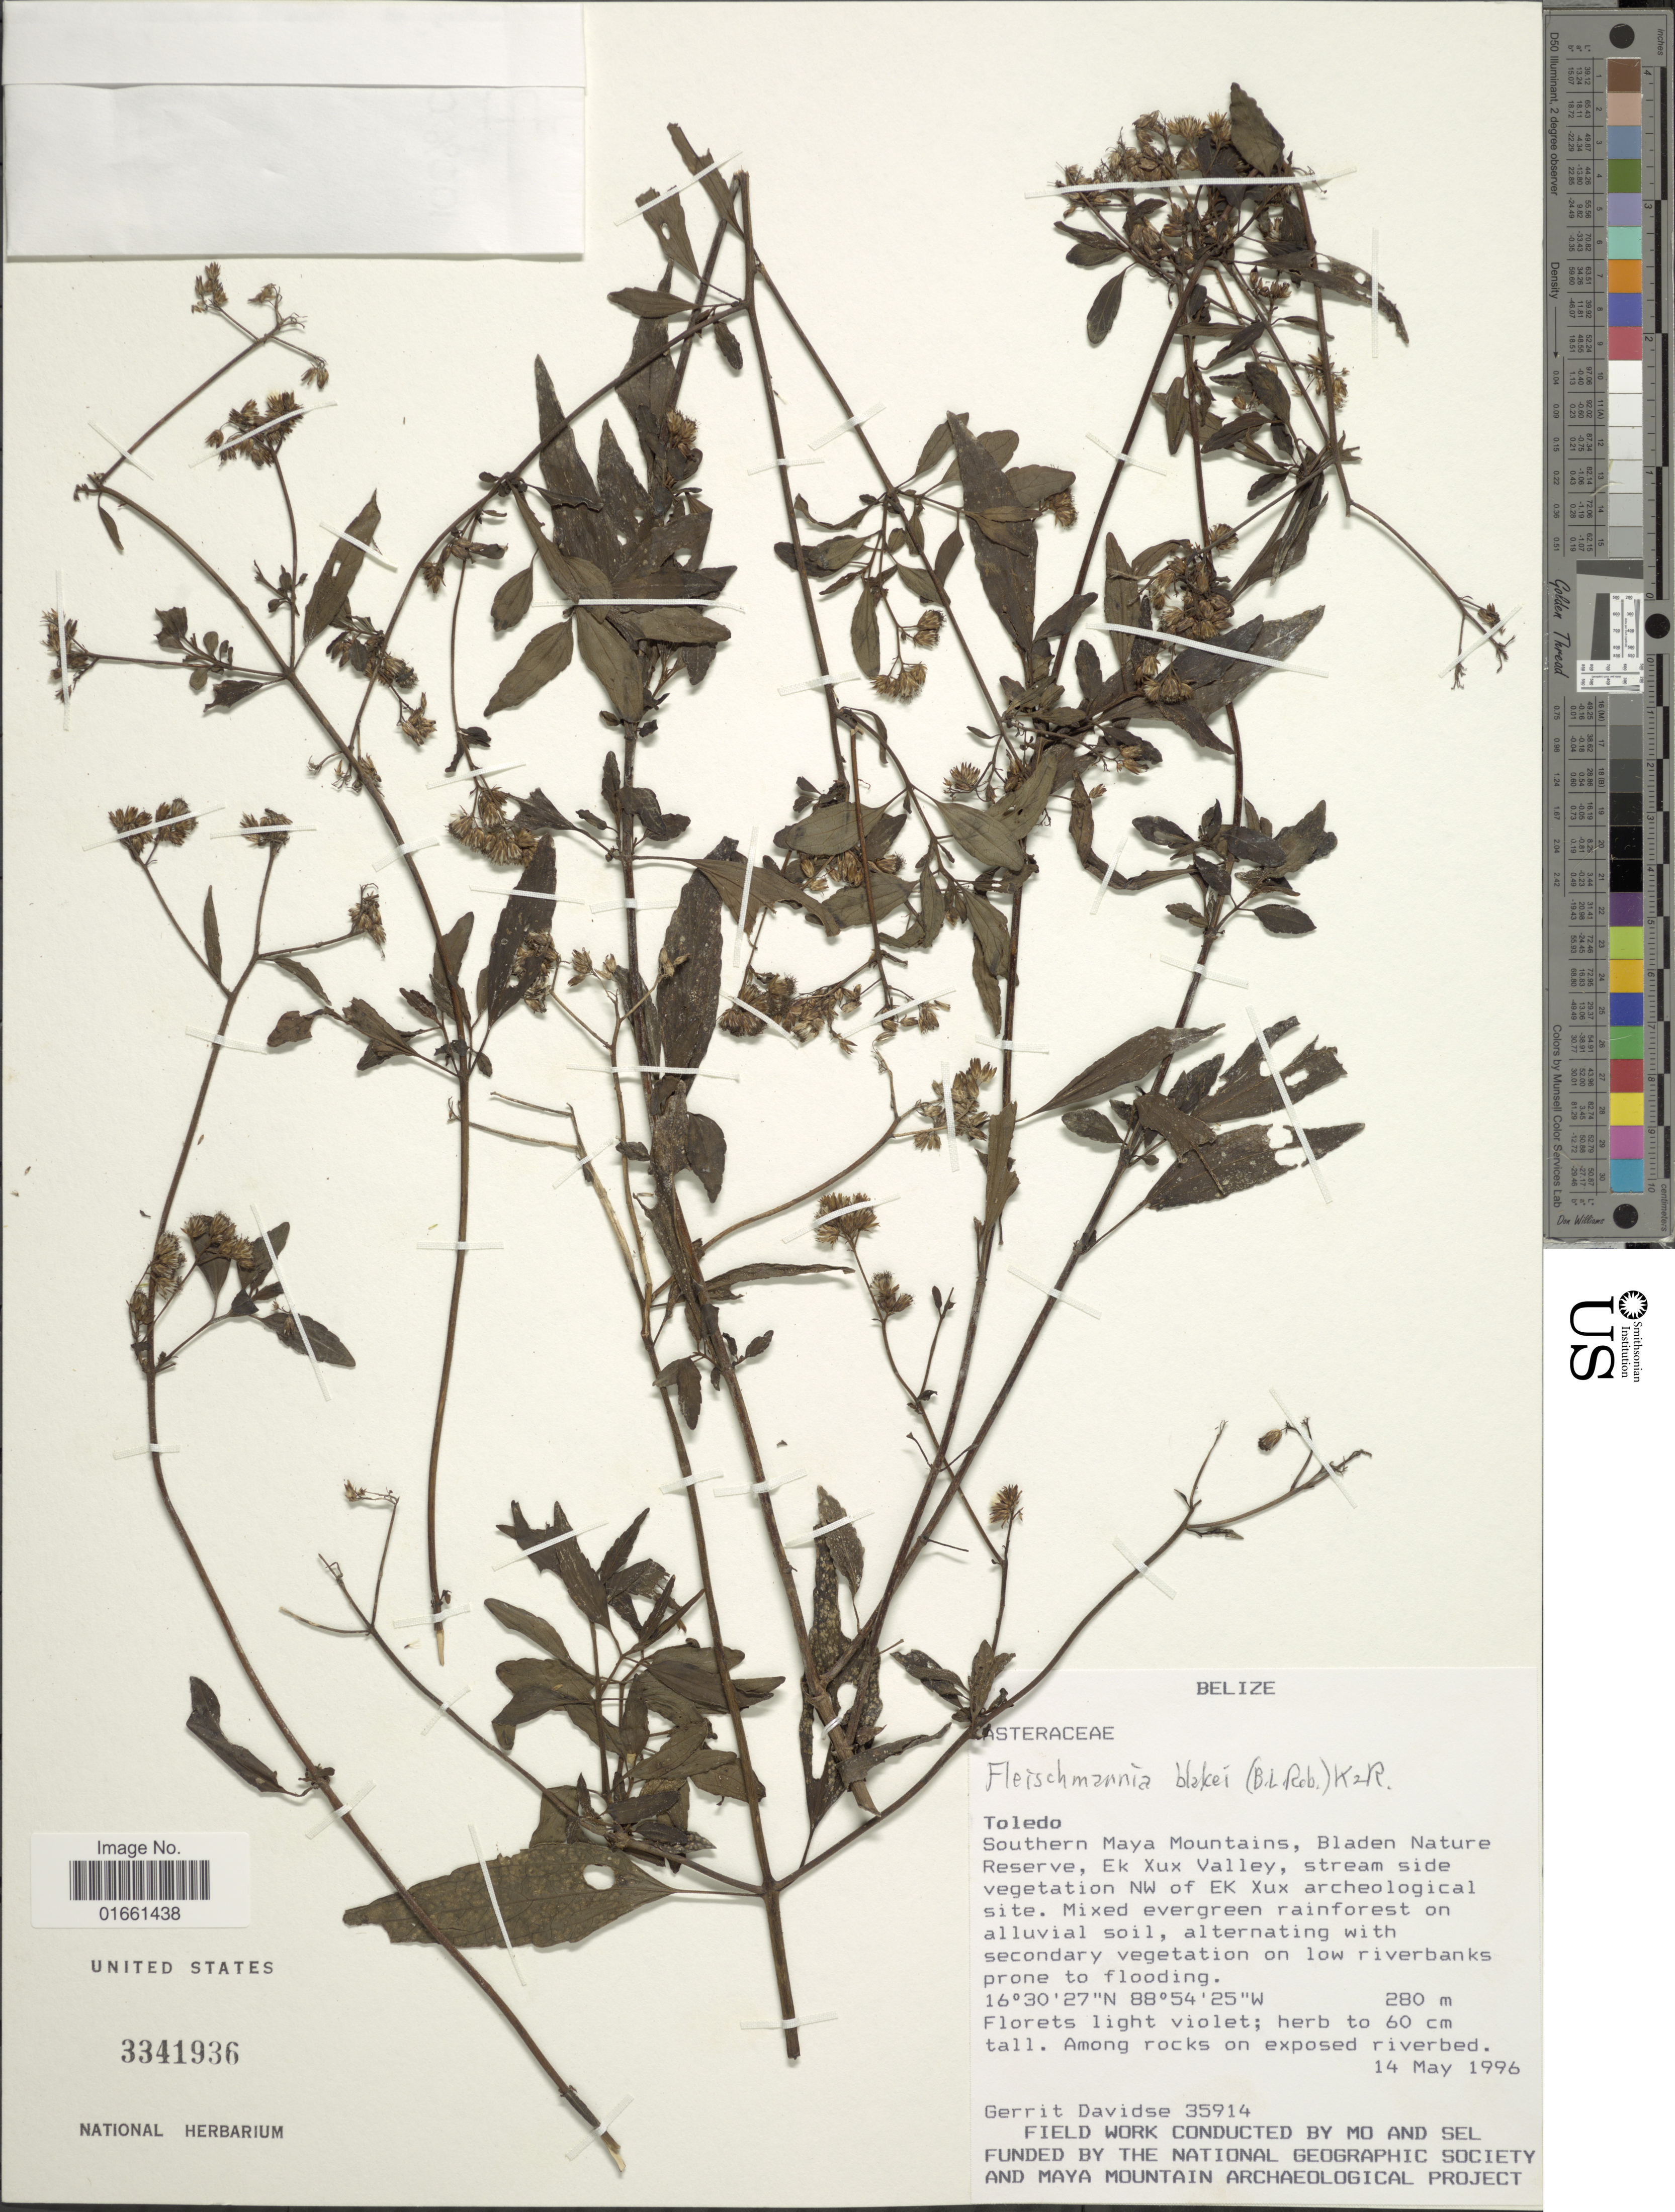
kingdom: Plantae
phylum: Tracheophyta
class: Magnoliopsida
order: Asterales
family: Asteraceae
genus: Fleischmannia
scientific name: Fleischmannia blakei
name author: (B.L. Rob.) R.M. King & H. Rob.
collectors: G. Davidse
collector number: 35914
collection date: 1996-05-14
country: Belize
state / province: Toledo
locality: Southern Maya Mountains, Bladen Nature Reserve, Ek Xux Valley, stream side Vegatation NW of Ek Xux archeological site.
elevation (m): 280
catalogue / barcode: US 3341936